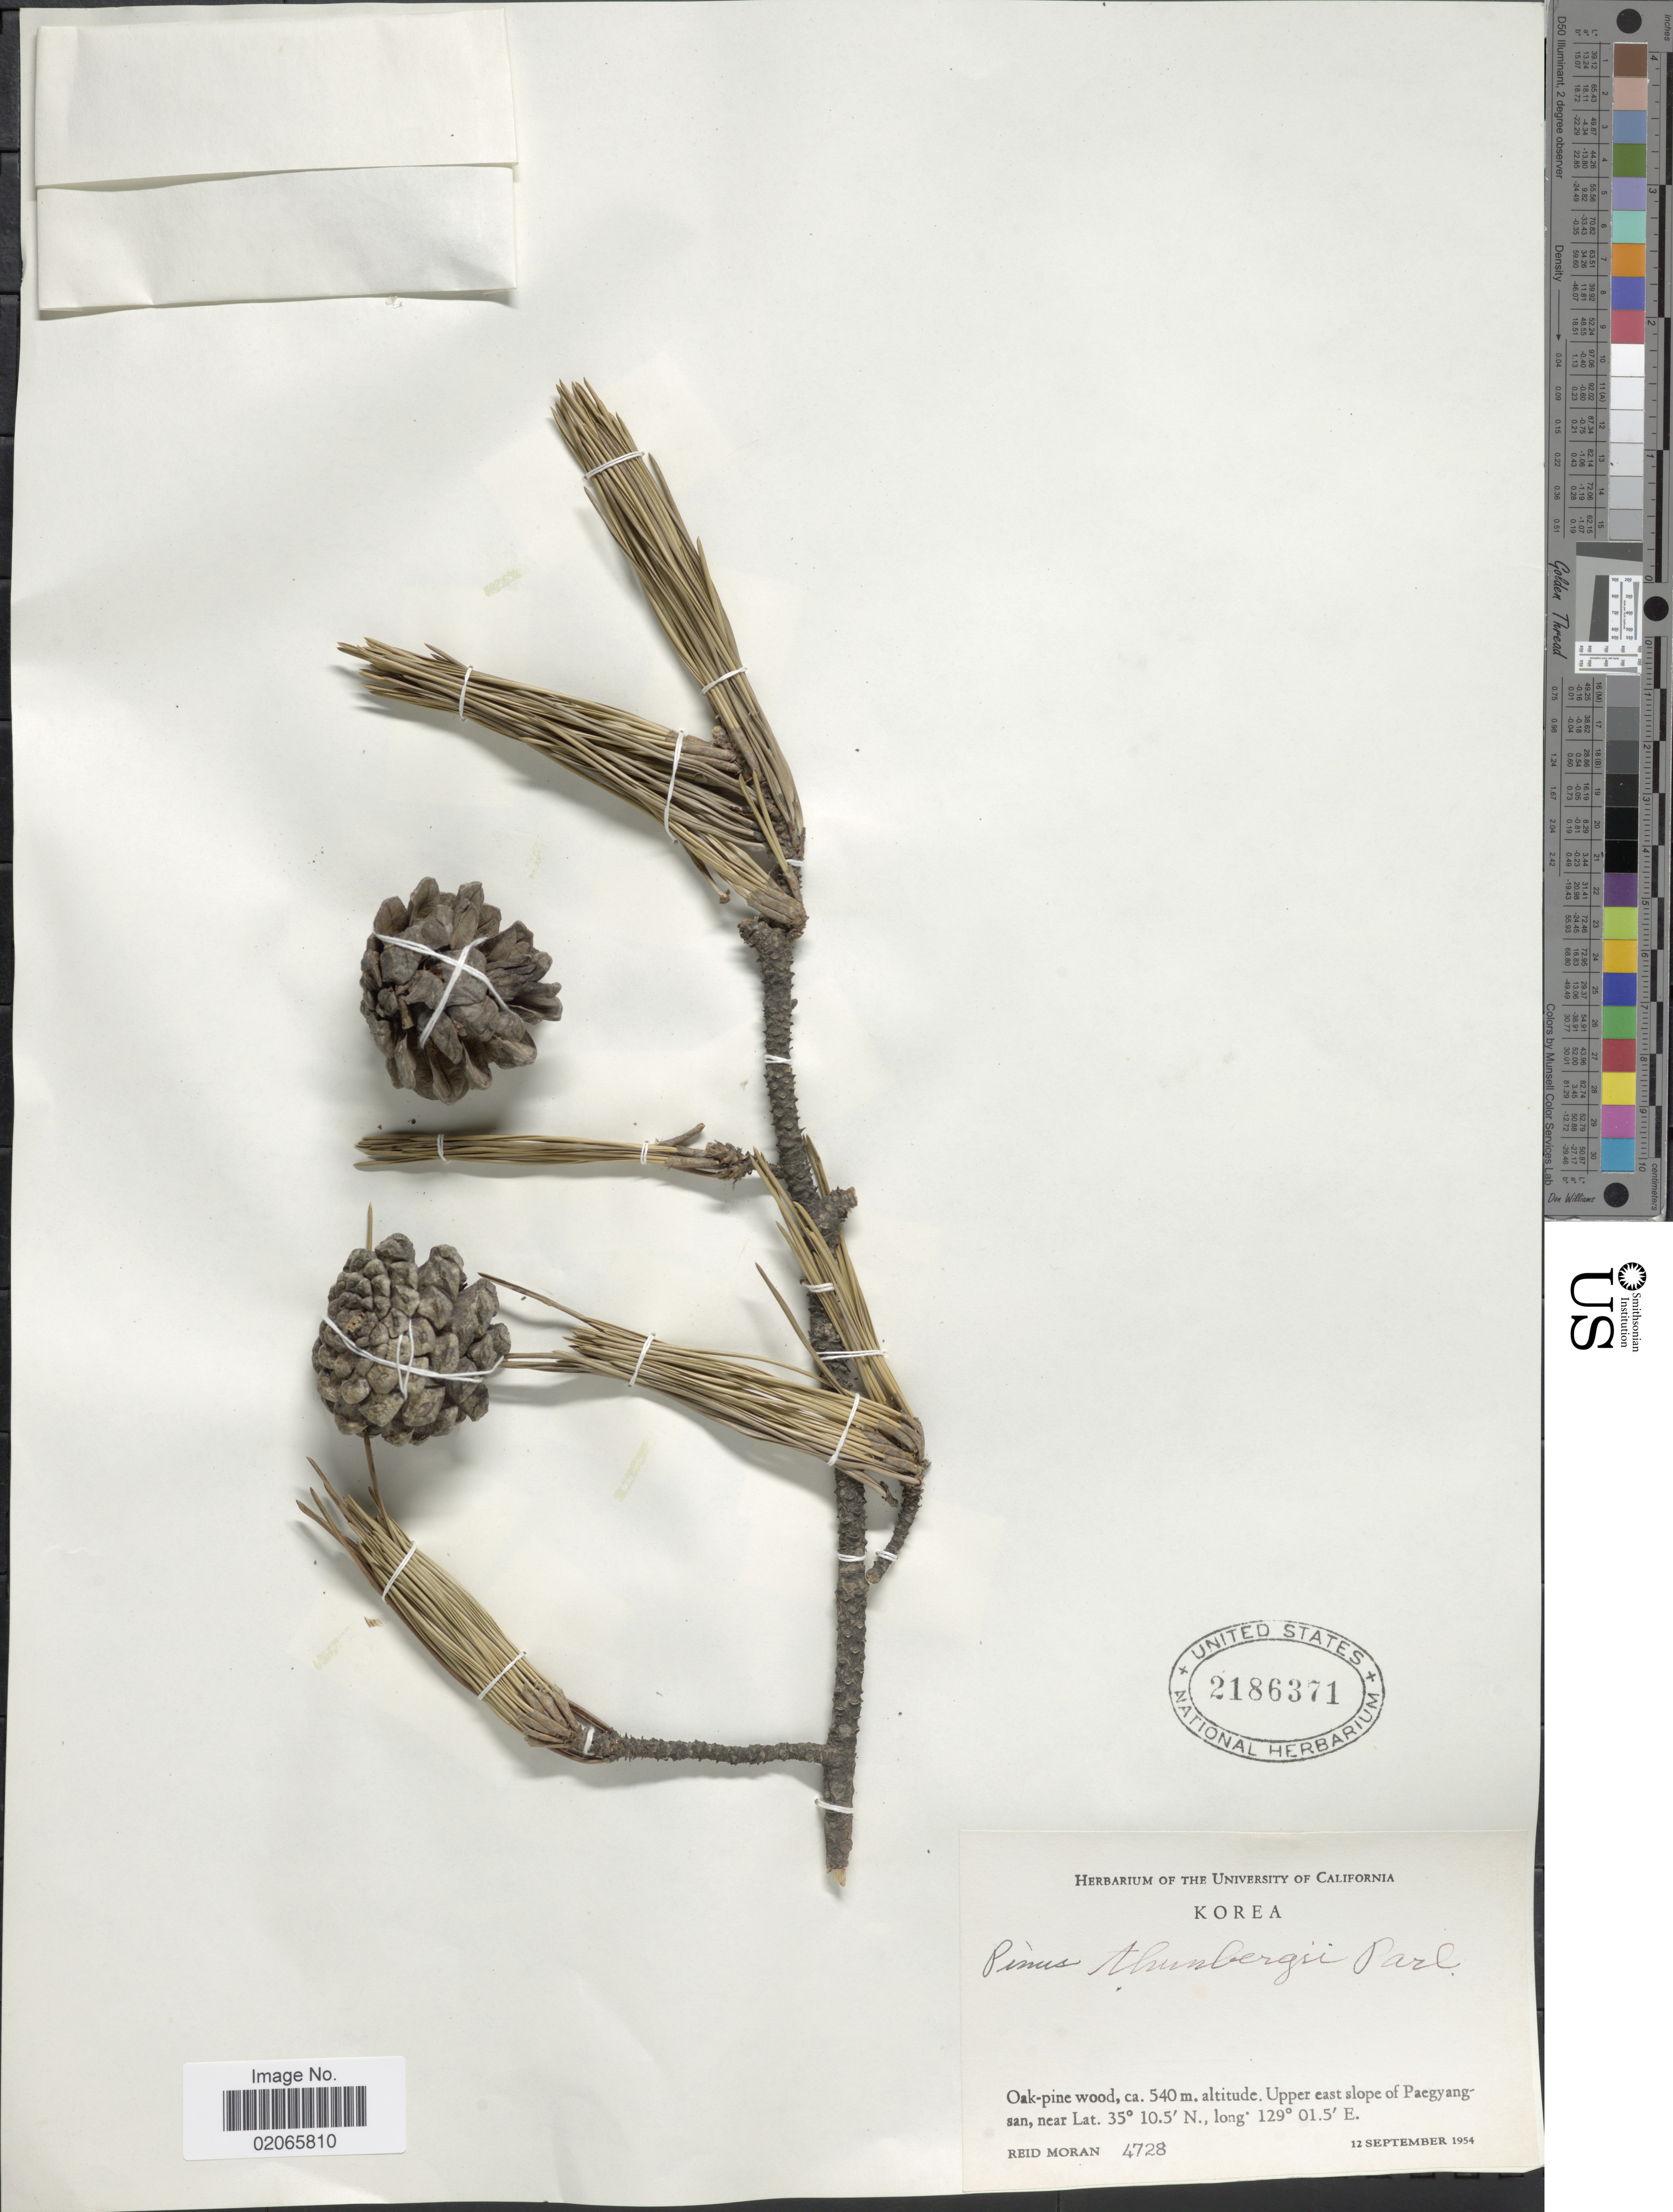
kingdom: Plantae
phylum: Tracheophyta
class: Pinopsida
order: Pinales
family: Pinaceae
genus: Pinus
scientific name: Pinus thunbergii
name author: Parl.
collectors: R. V. Moran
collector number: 4728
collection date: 1954-09-12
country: South Korea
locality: Upper east slope of Paegyangsan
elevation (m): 540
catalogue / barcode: US 2186371